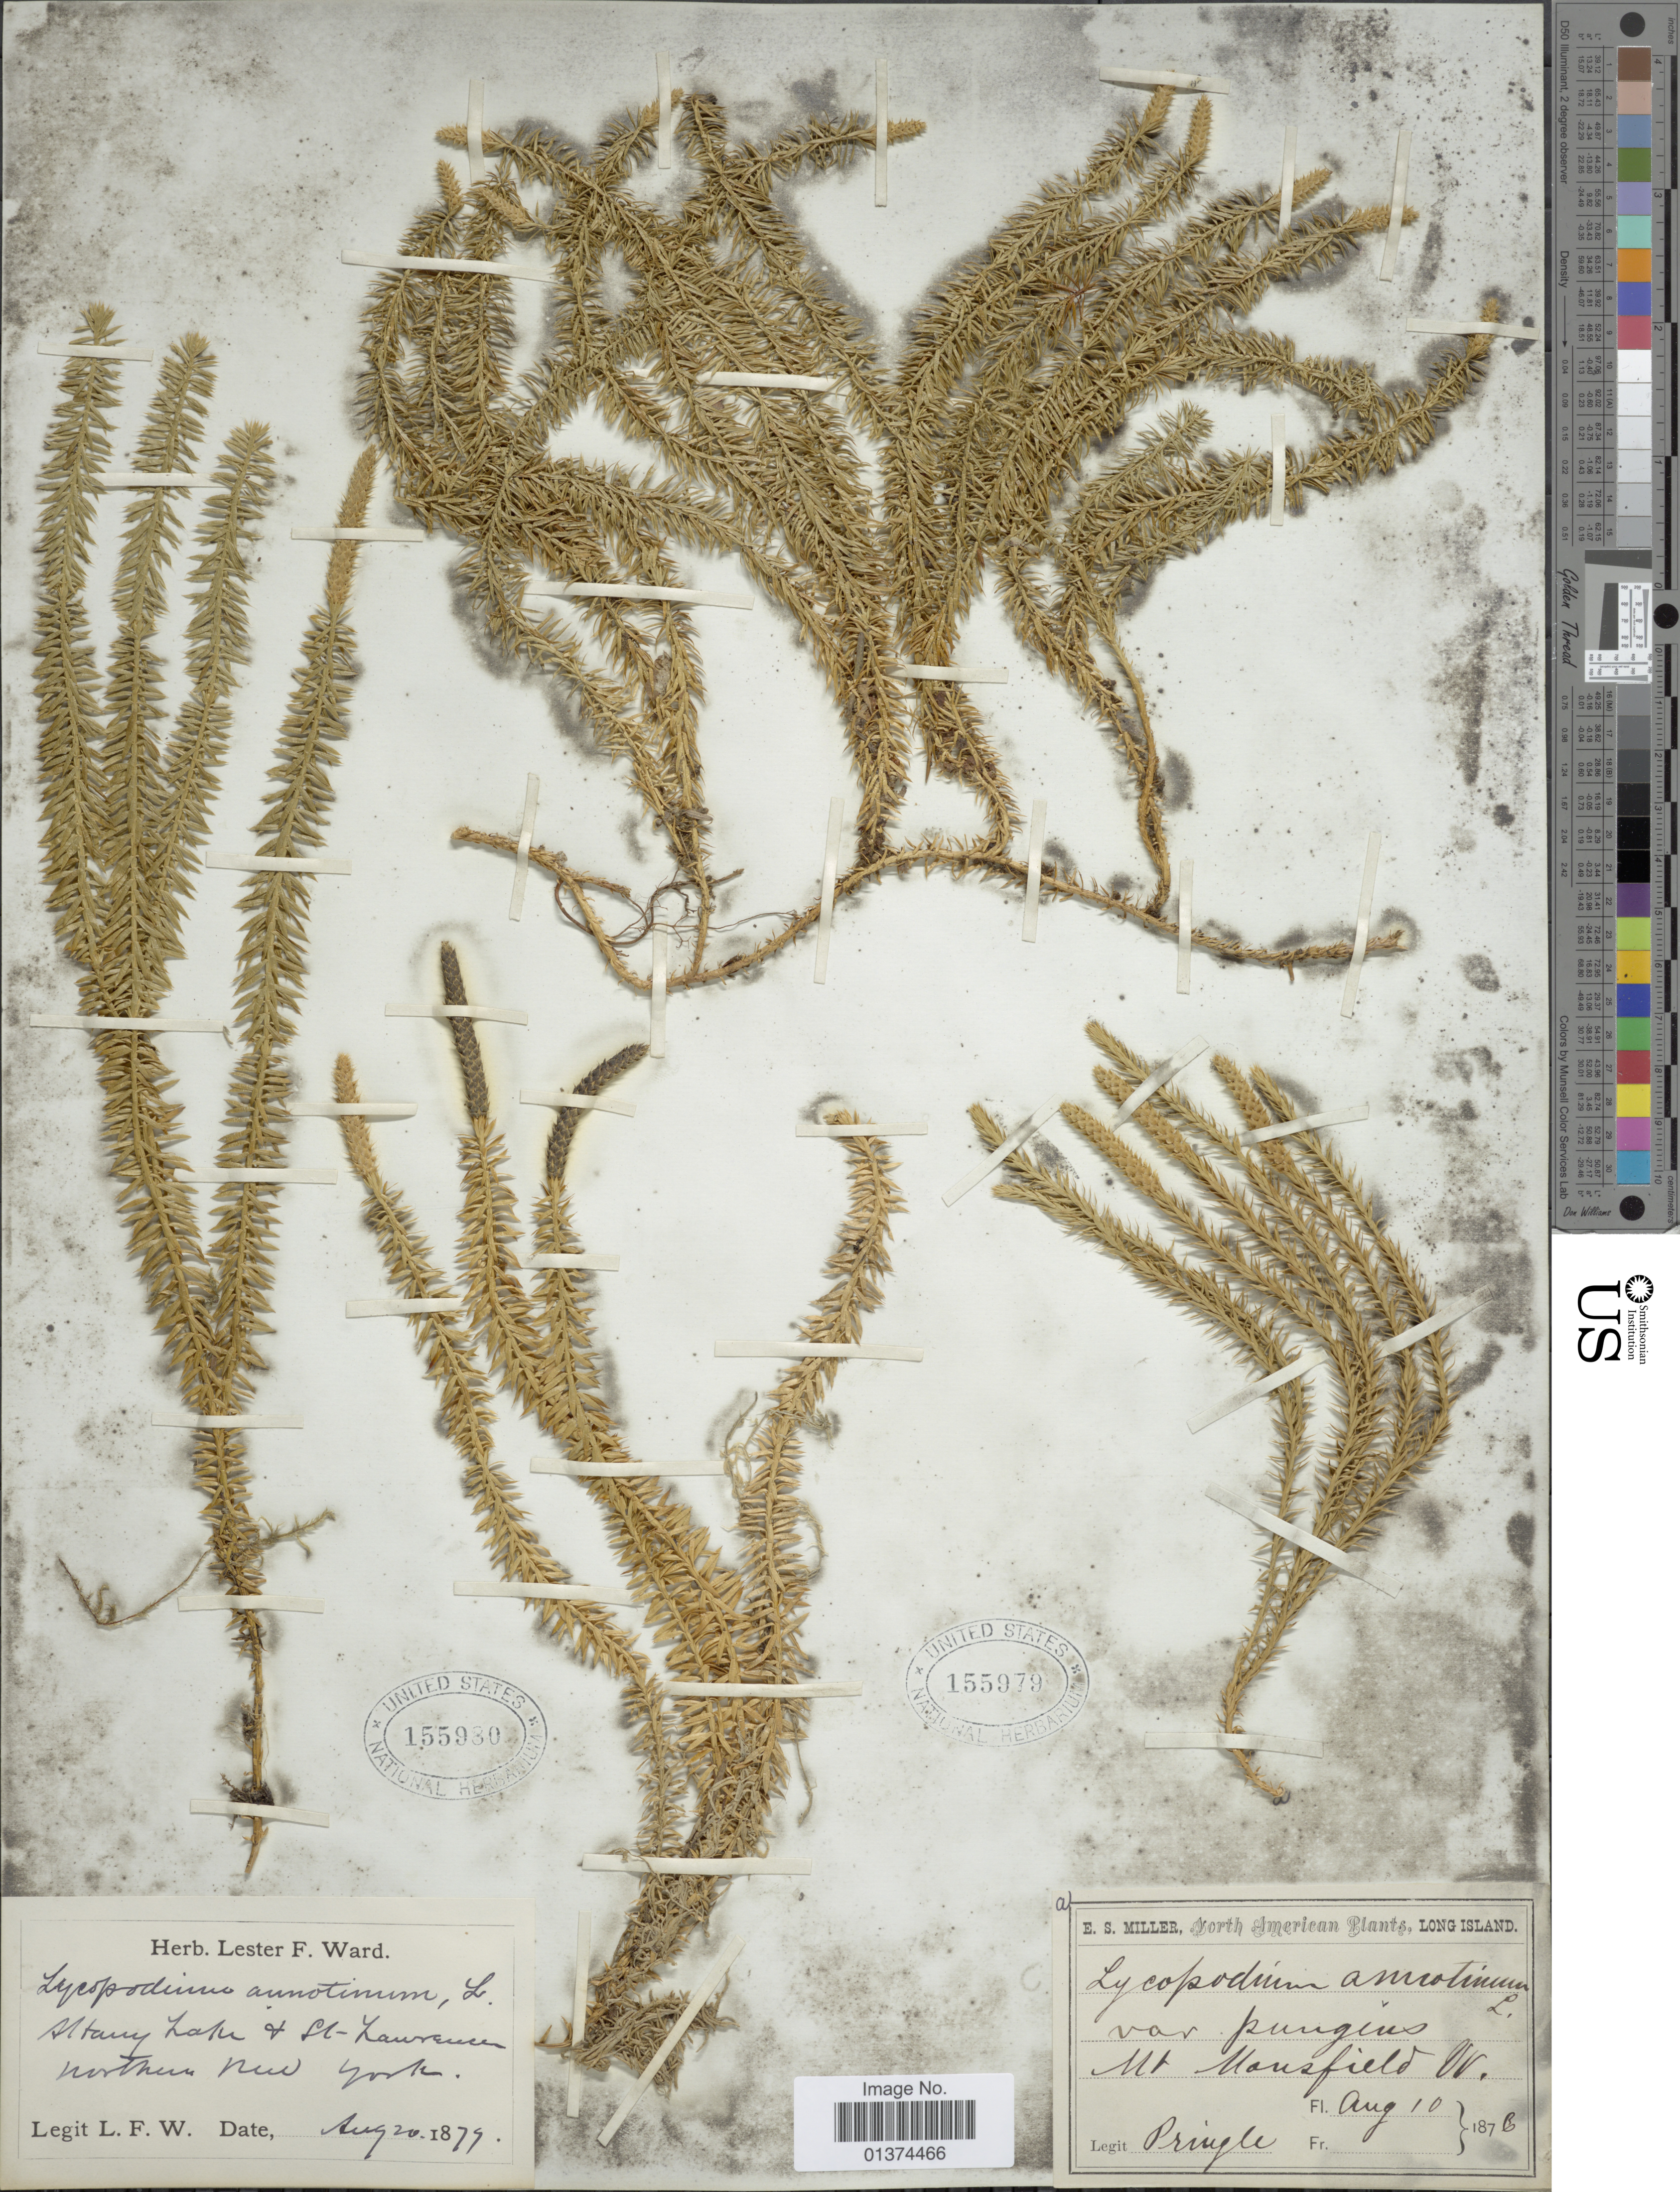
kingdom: Plantae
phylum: Tracheophyta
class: Lycopodiopsida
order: Lycopodiales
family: Lycopodiaceae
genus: Spinulum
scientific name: Spinulum annotinum subsp. annotinum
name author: (L.) A. Haines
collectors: L. F. Ward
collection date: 1877-08-20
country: United States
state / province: New York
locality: Stony Lake & St Lawrence Northern New York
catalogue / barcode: US 155980